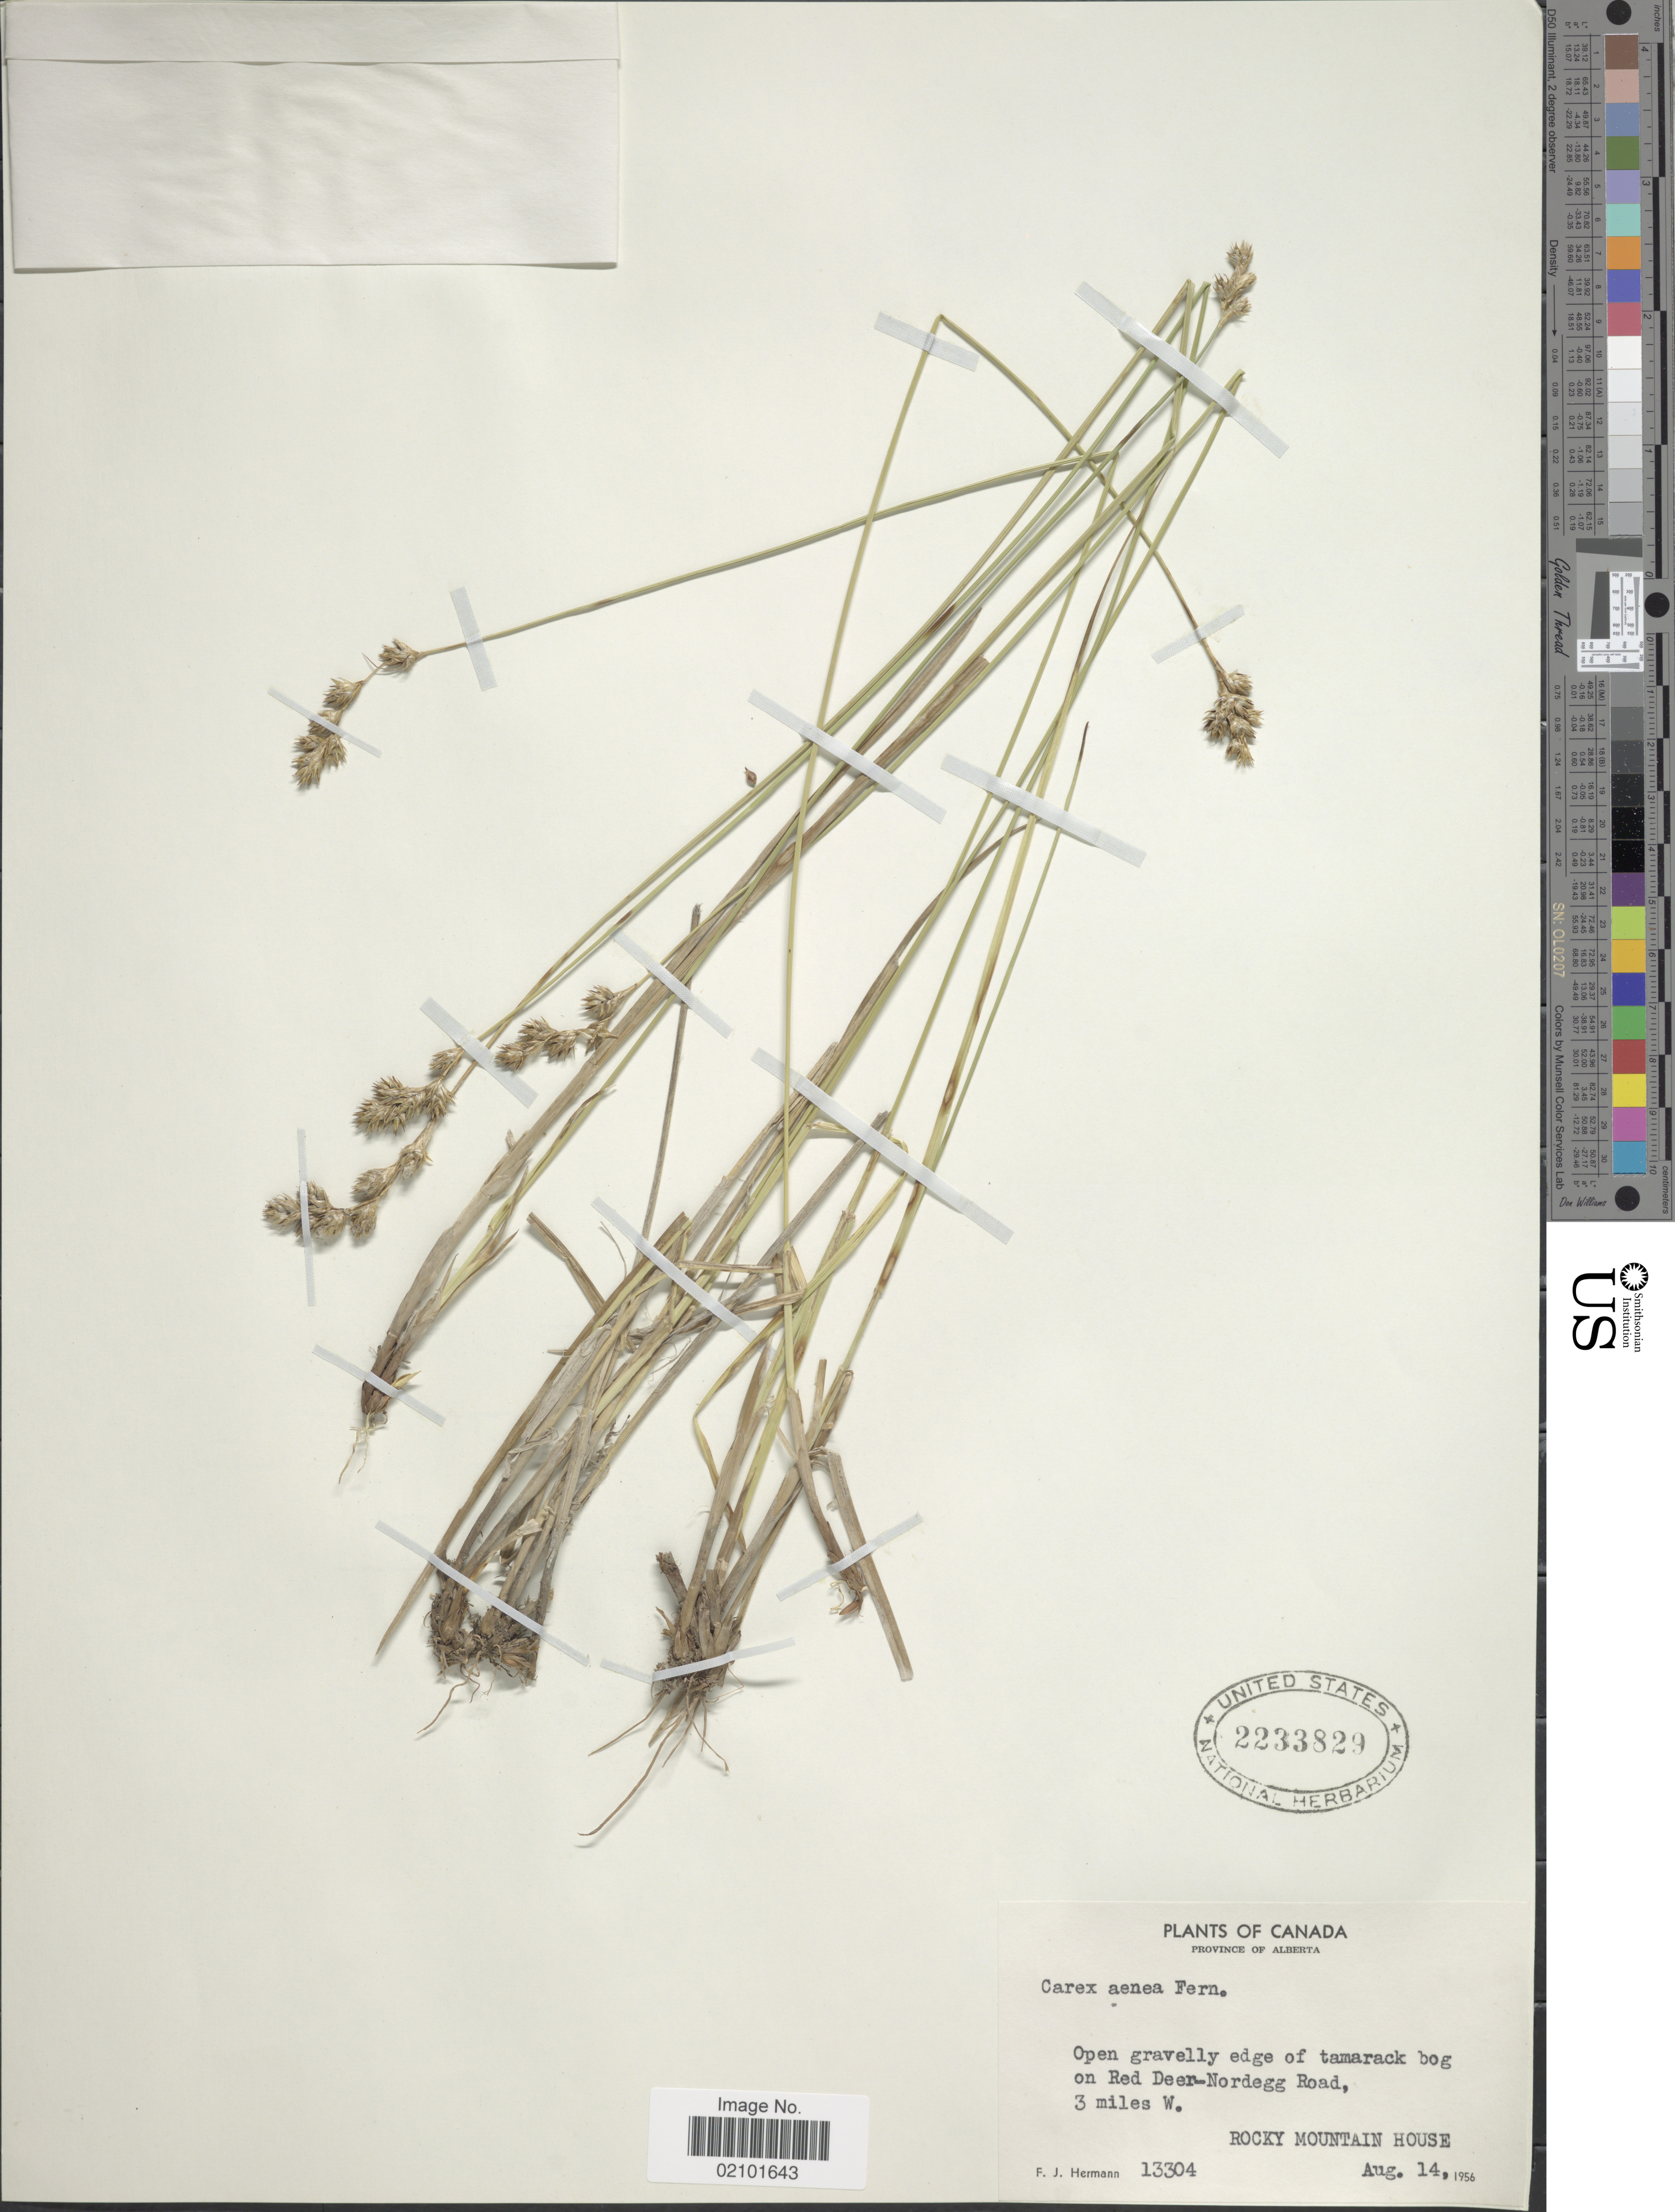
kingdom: Plantae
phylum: Tracheophyta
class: Liliopsida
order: Poales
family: Cyperaceae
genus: Carex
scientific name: Carex foenea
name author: Willd.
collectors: F. J. Hermann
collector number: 13304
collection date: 1956-08-14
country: Canada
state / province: Alberta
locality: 3 miles W. Rocky Mountain House. Red Deer-Nordegg Road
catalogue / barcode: US 2233829